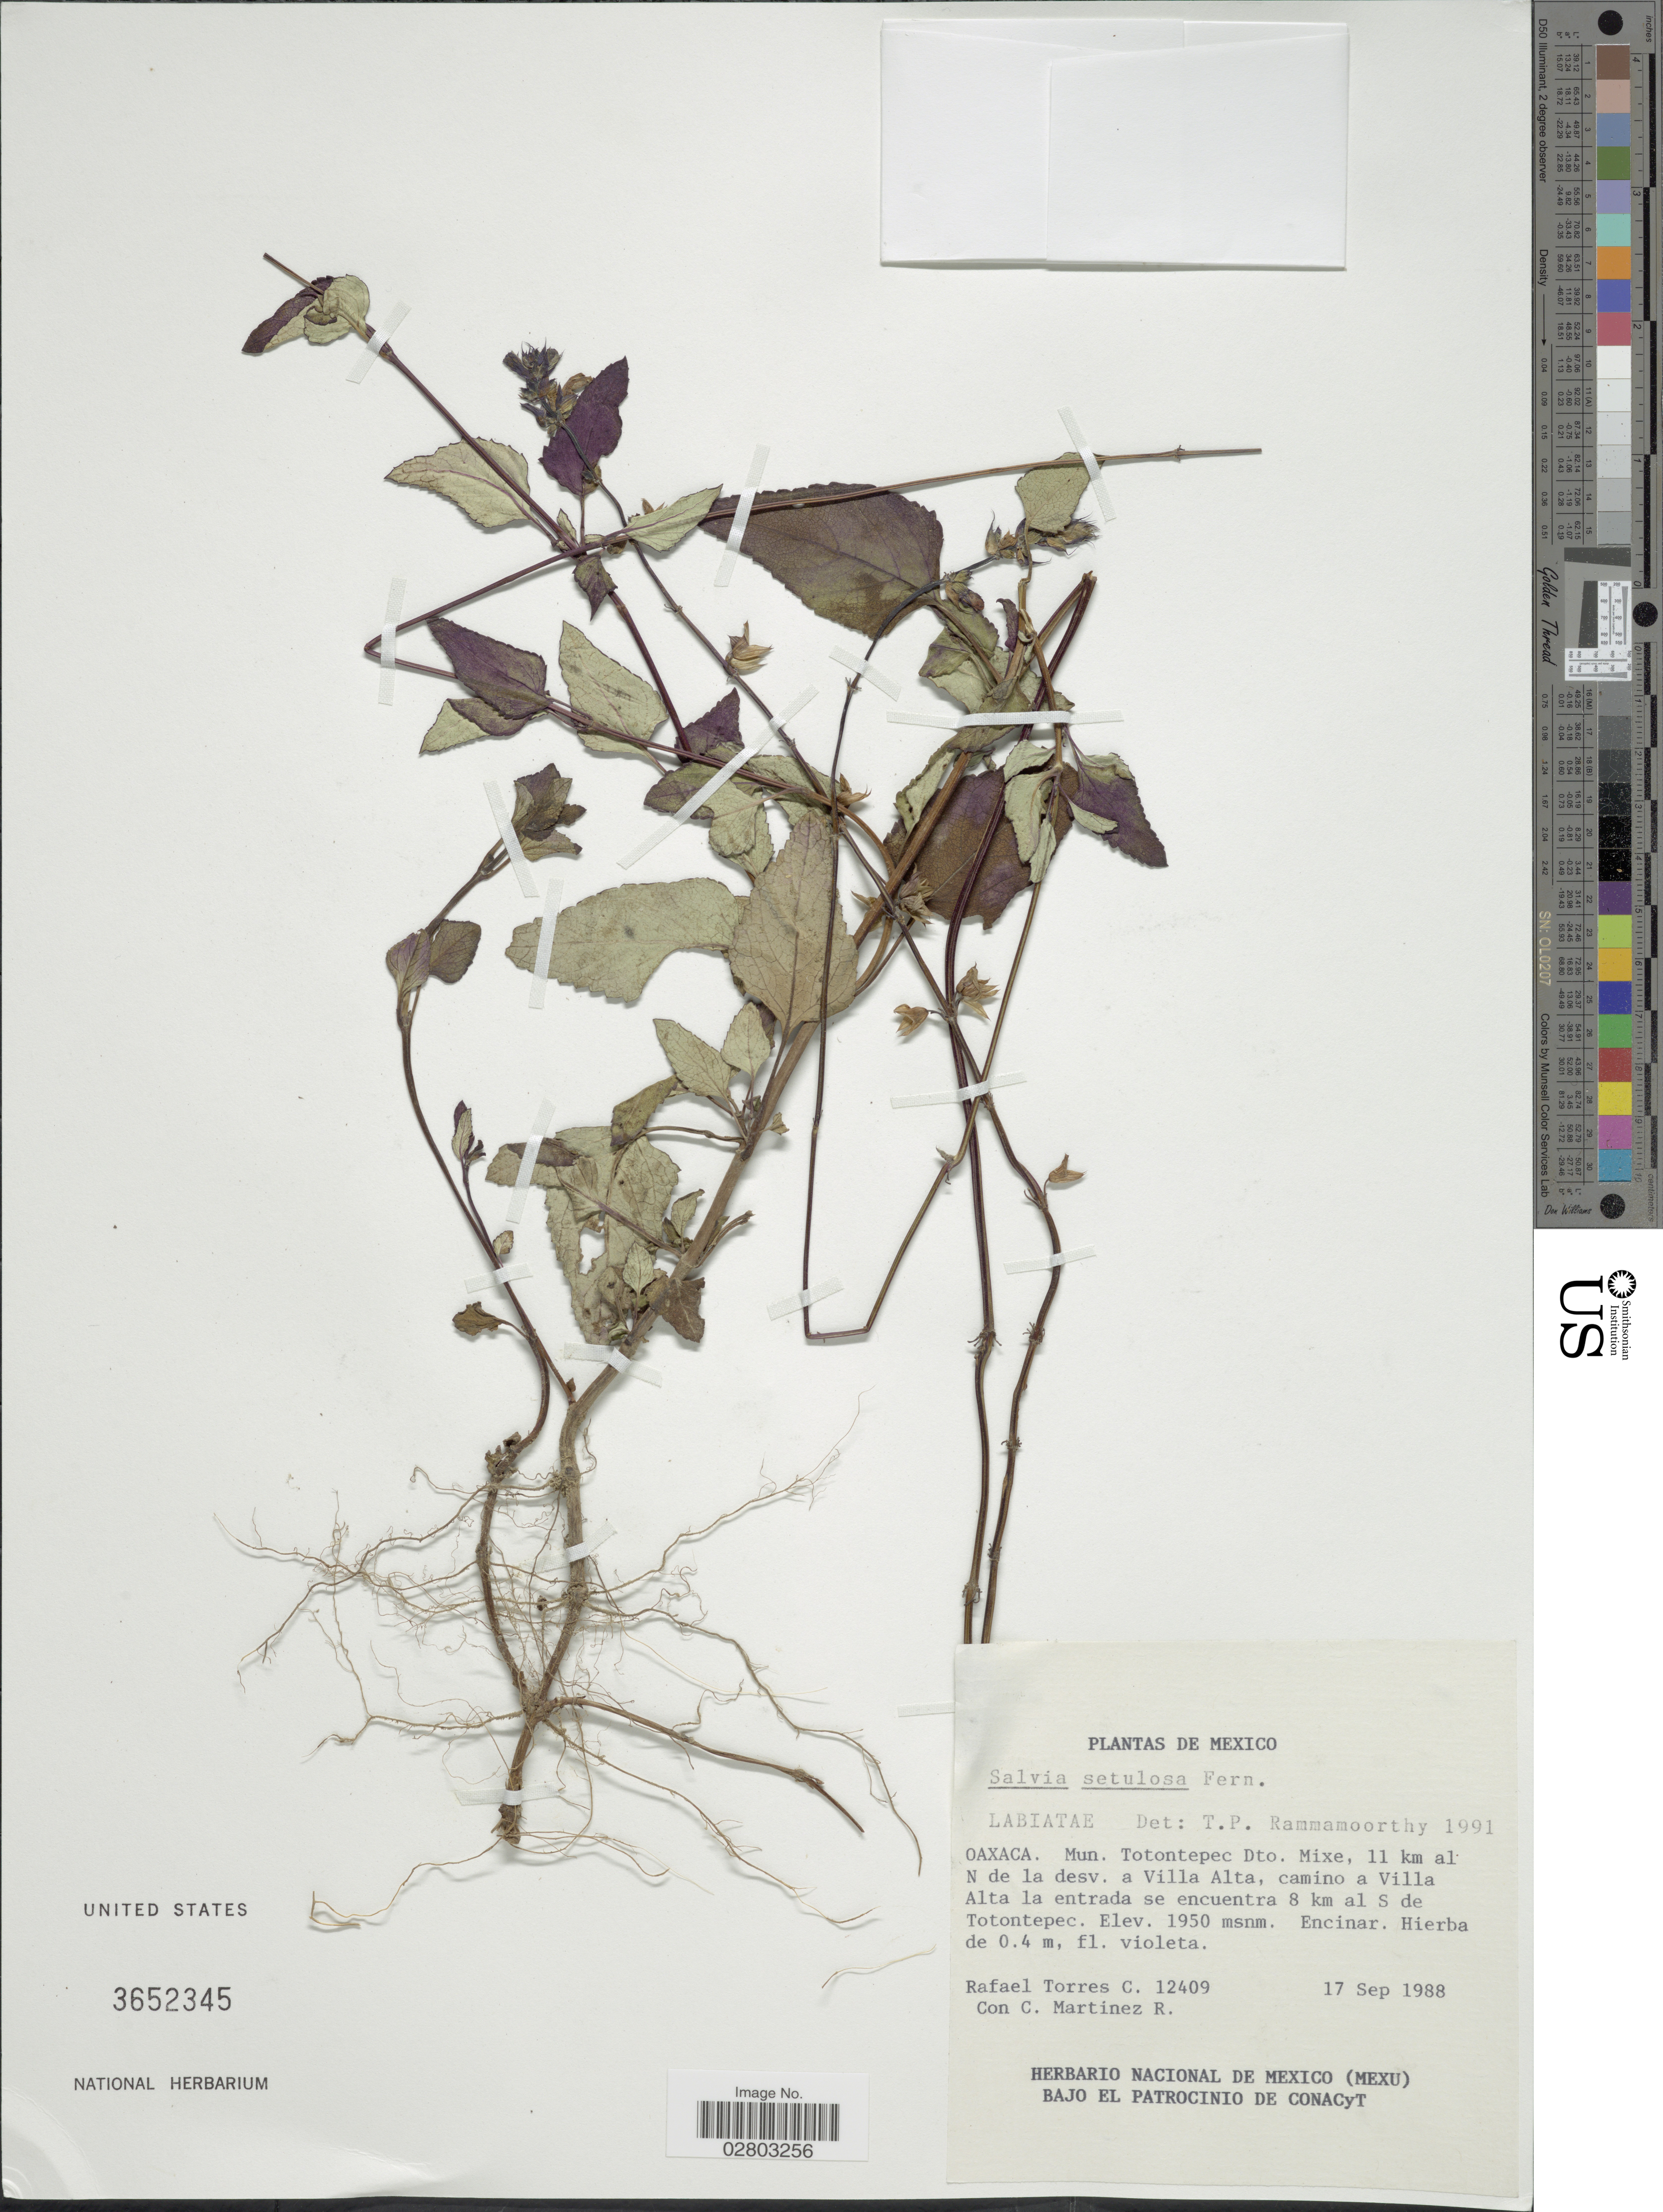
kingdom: Plantae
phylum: Tracheophyta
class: Magnoliopsida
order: Lamiales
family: Lamiaceae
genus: Salvia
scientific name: Salvia setulosa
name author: Fernald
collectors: R. Torres C. & C. Martínez R.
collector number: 12409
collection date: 1988-09-17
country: Mexico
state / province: Oaxaca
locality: Mun. Totontepec Dto. Mixe, 11 km al N de la desv. a Villa Alta, camino a Villa Alta la entrada se encuentra 8 km al S de Totontepec.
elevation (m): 1950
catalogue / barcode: US 3652345